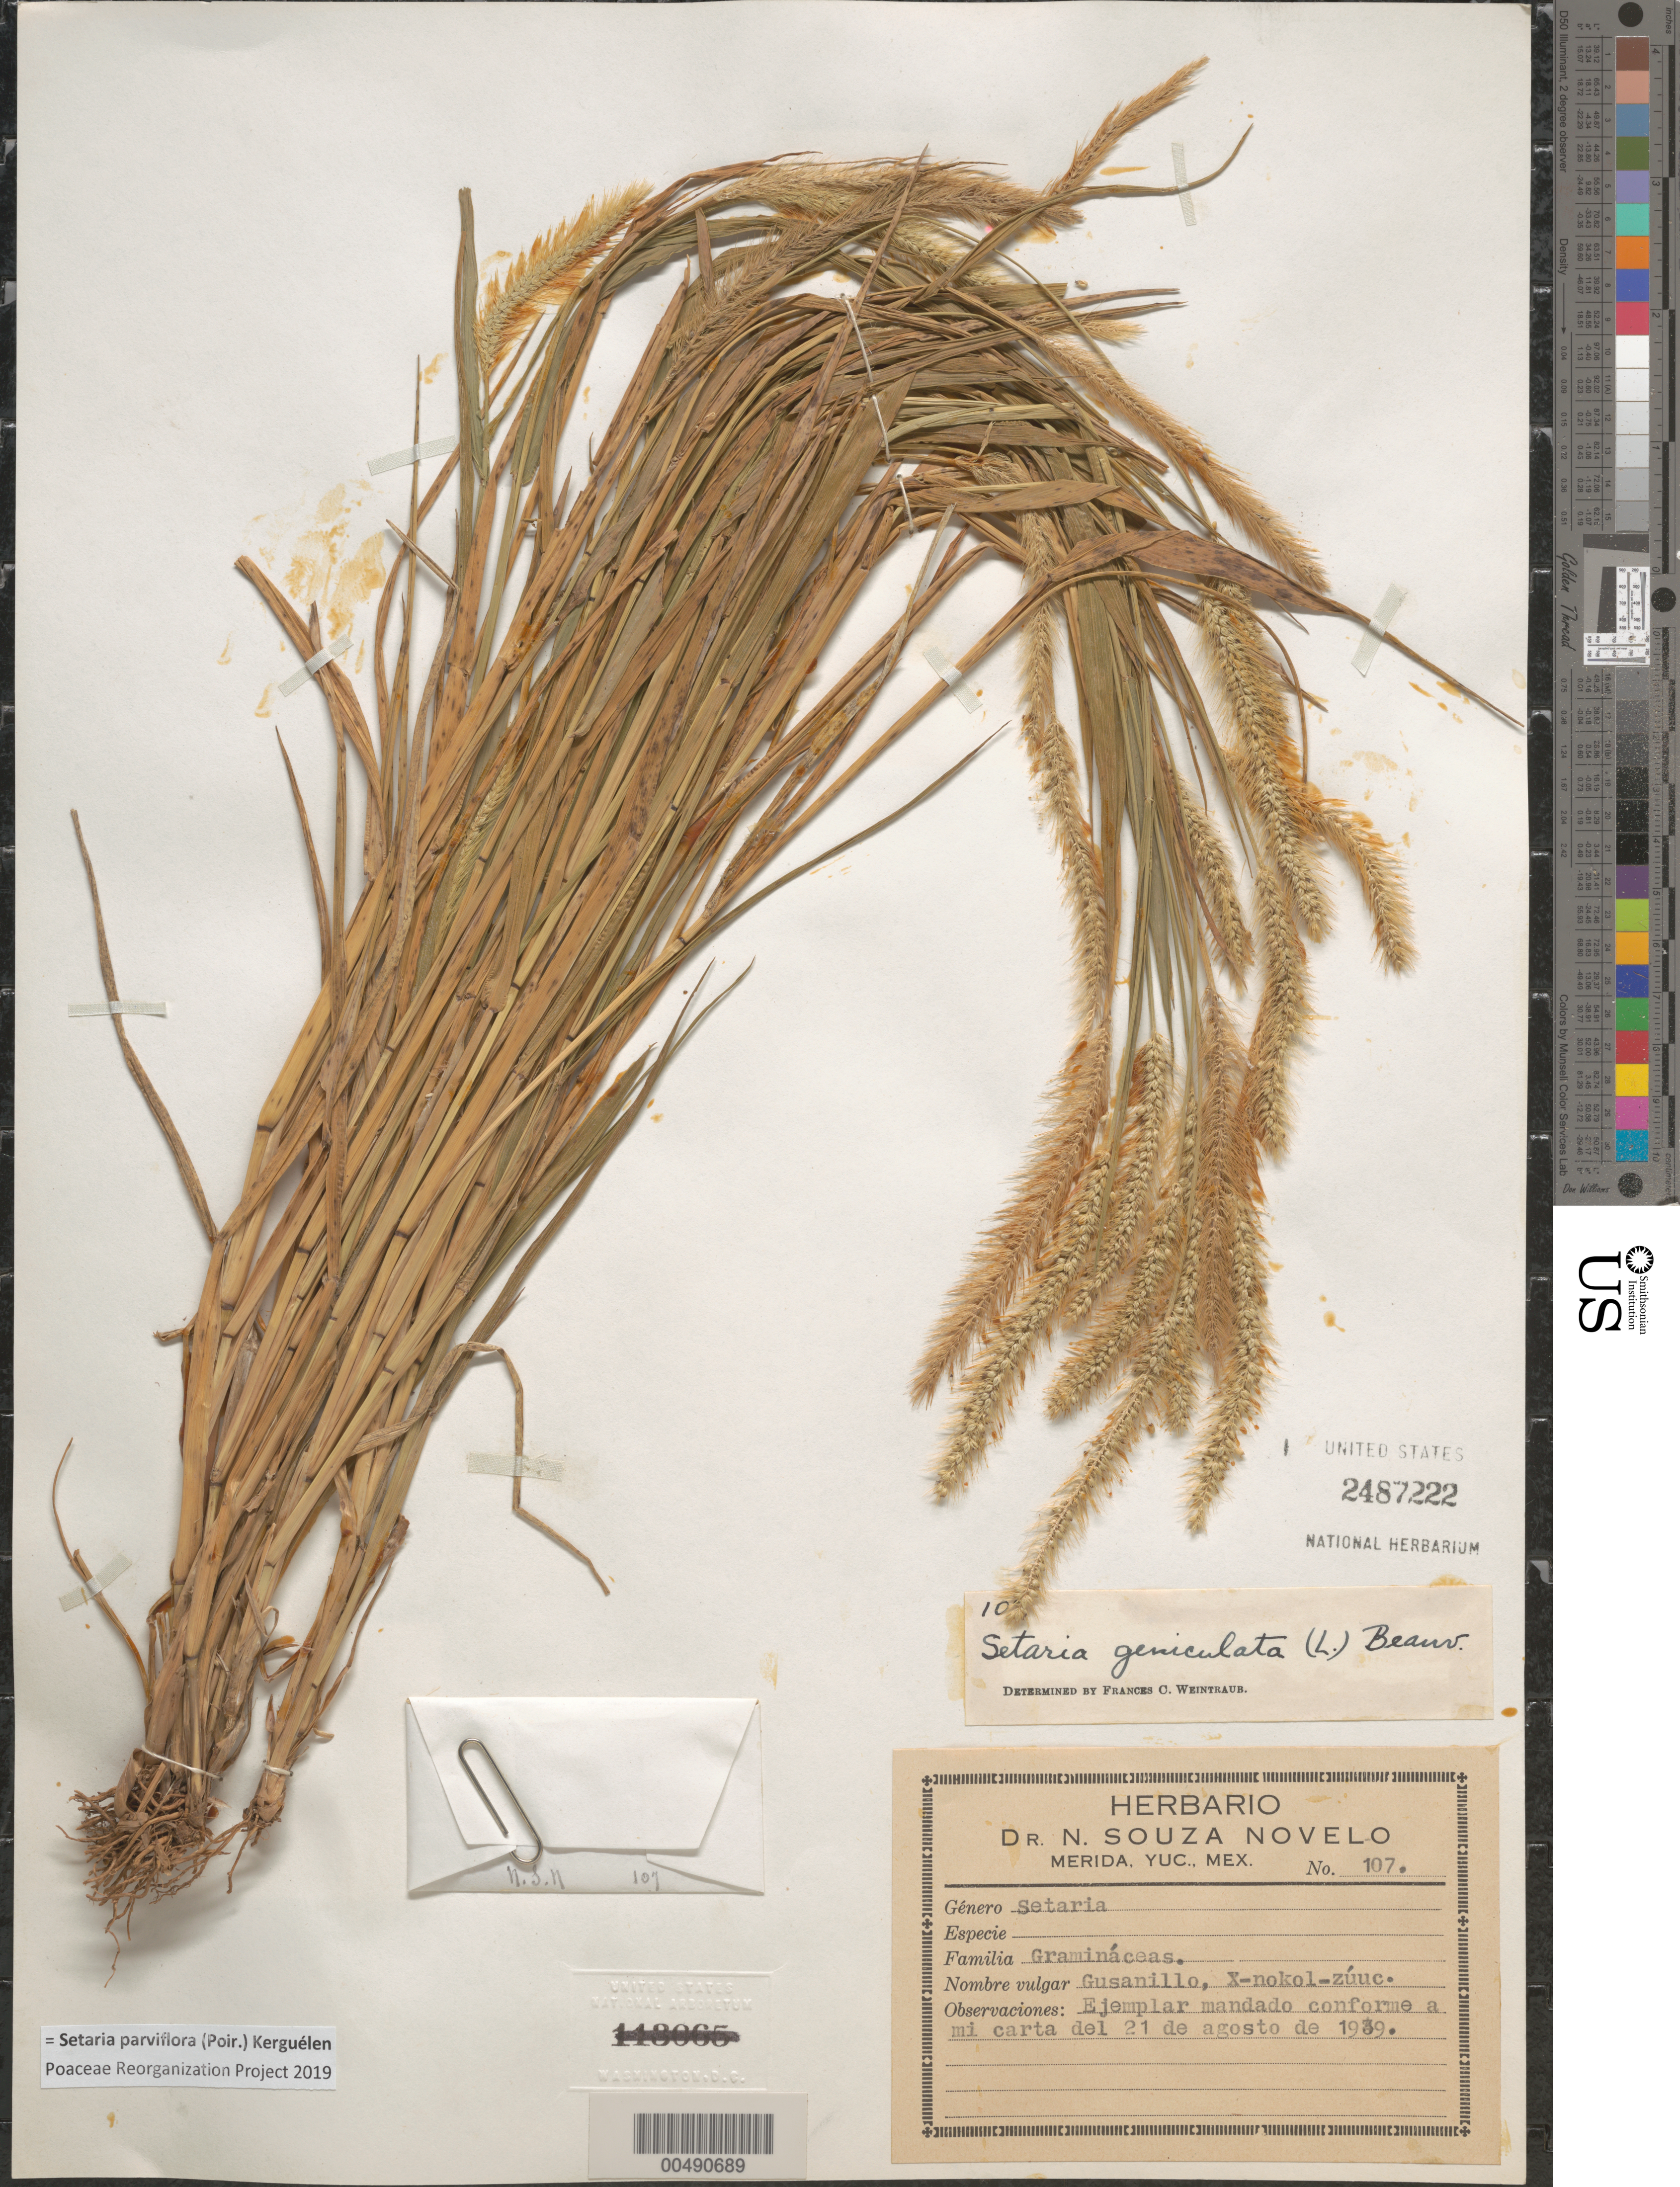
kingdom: Plantae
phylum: Tracheophyta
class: Liliopsida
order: Poales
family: Poaceae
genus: Setaria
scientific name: Setaria parviflora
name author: (Poir.) Kerguélen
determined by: Poaceae Reorganization Project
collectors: N. Souza-Novelo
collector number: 107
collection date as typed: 21 Aug 1939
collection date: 1939-08-21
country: Mexico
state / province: Yucatan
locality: Merida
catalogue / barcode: US 2487222